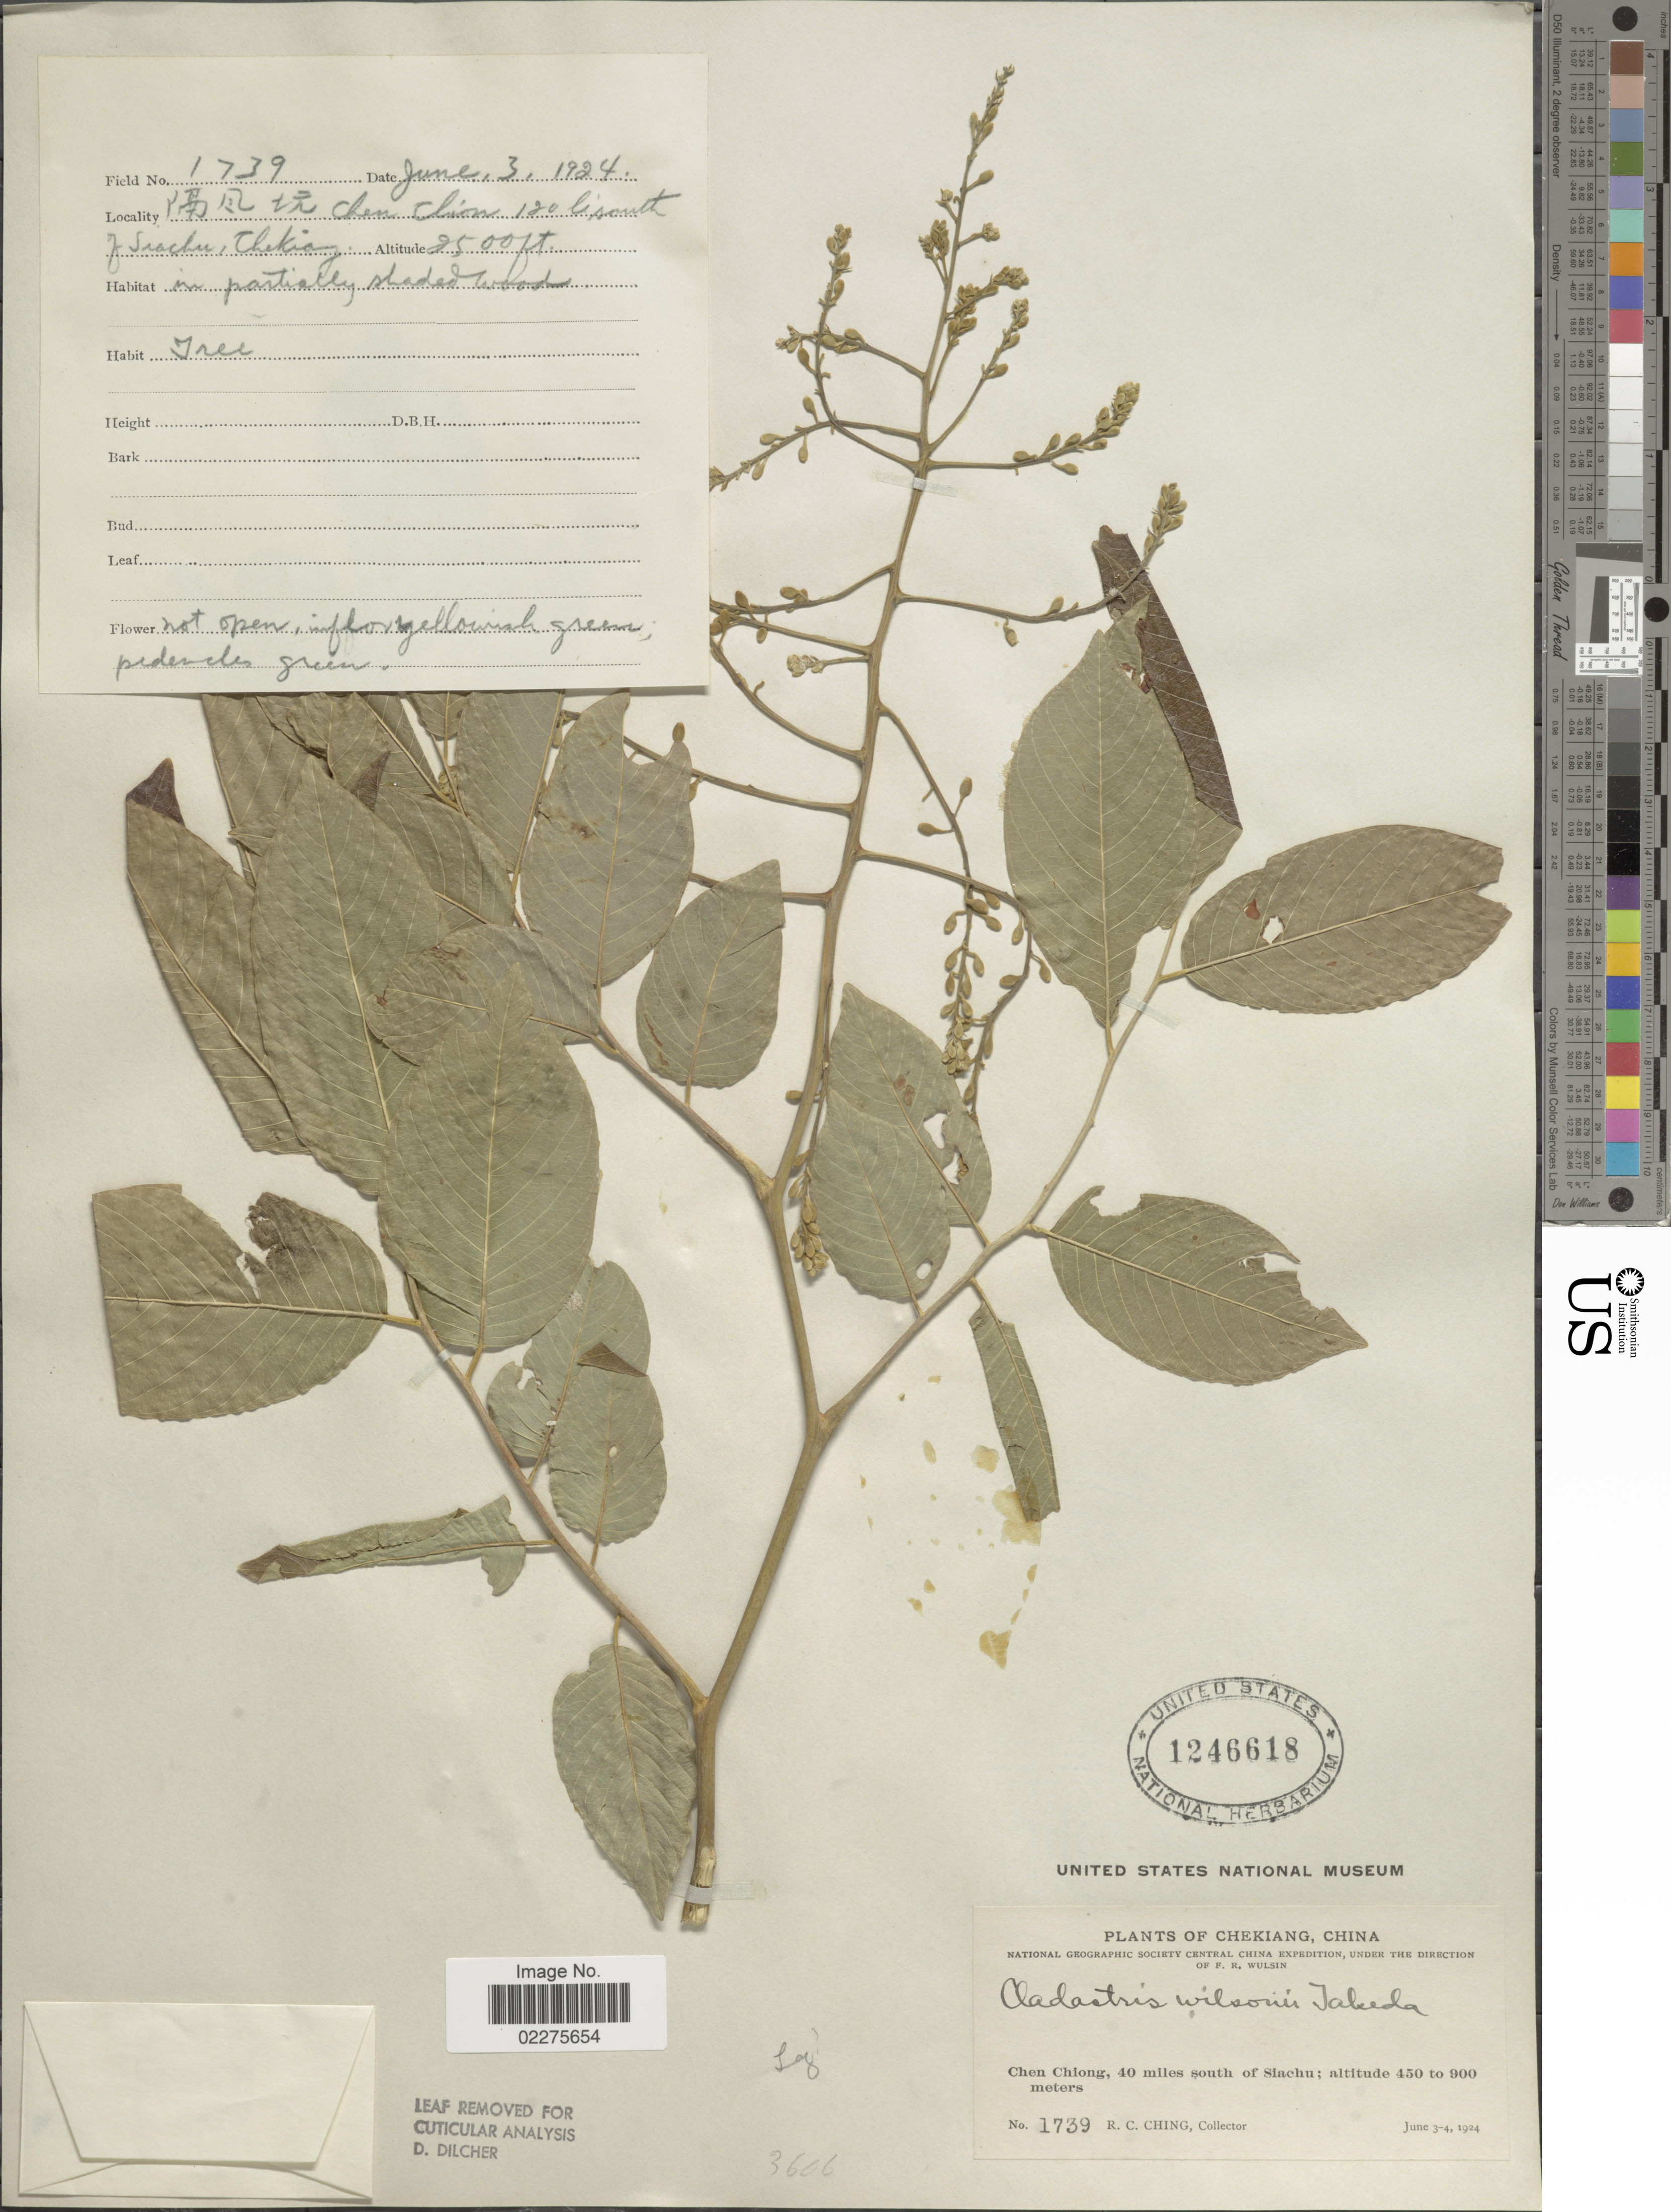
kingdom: Plantae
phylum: Tracheophyta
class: Magnoliopsida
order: Fabales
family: Fabaceae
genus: Cladrastis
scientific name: Cladrastis wilsonii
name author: Takeda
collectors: R. C. Ching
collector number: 1739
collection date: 1924-06-03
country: China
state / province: Zhejiang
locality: Chekiang. Chen Chiong, 40 miles south of Siachu. Central China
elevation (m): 762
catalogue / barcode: US 1246618